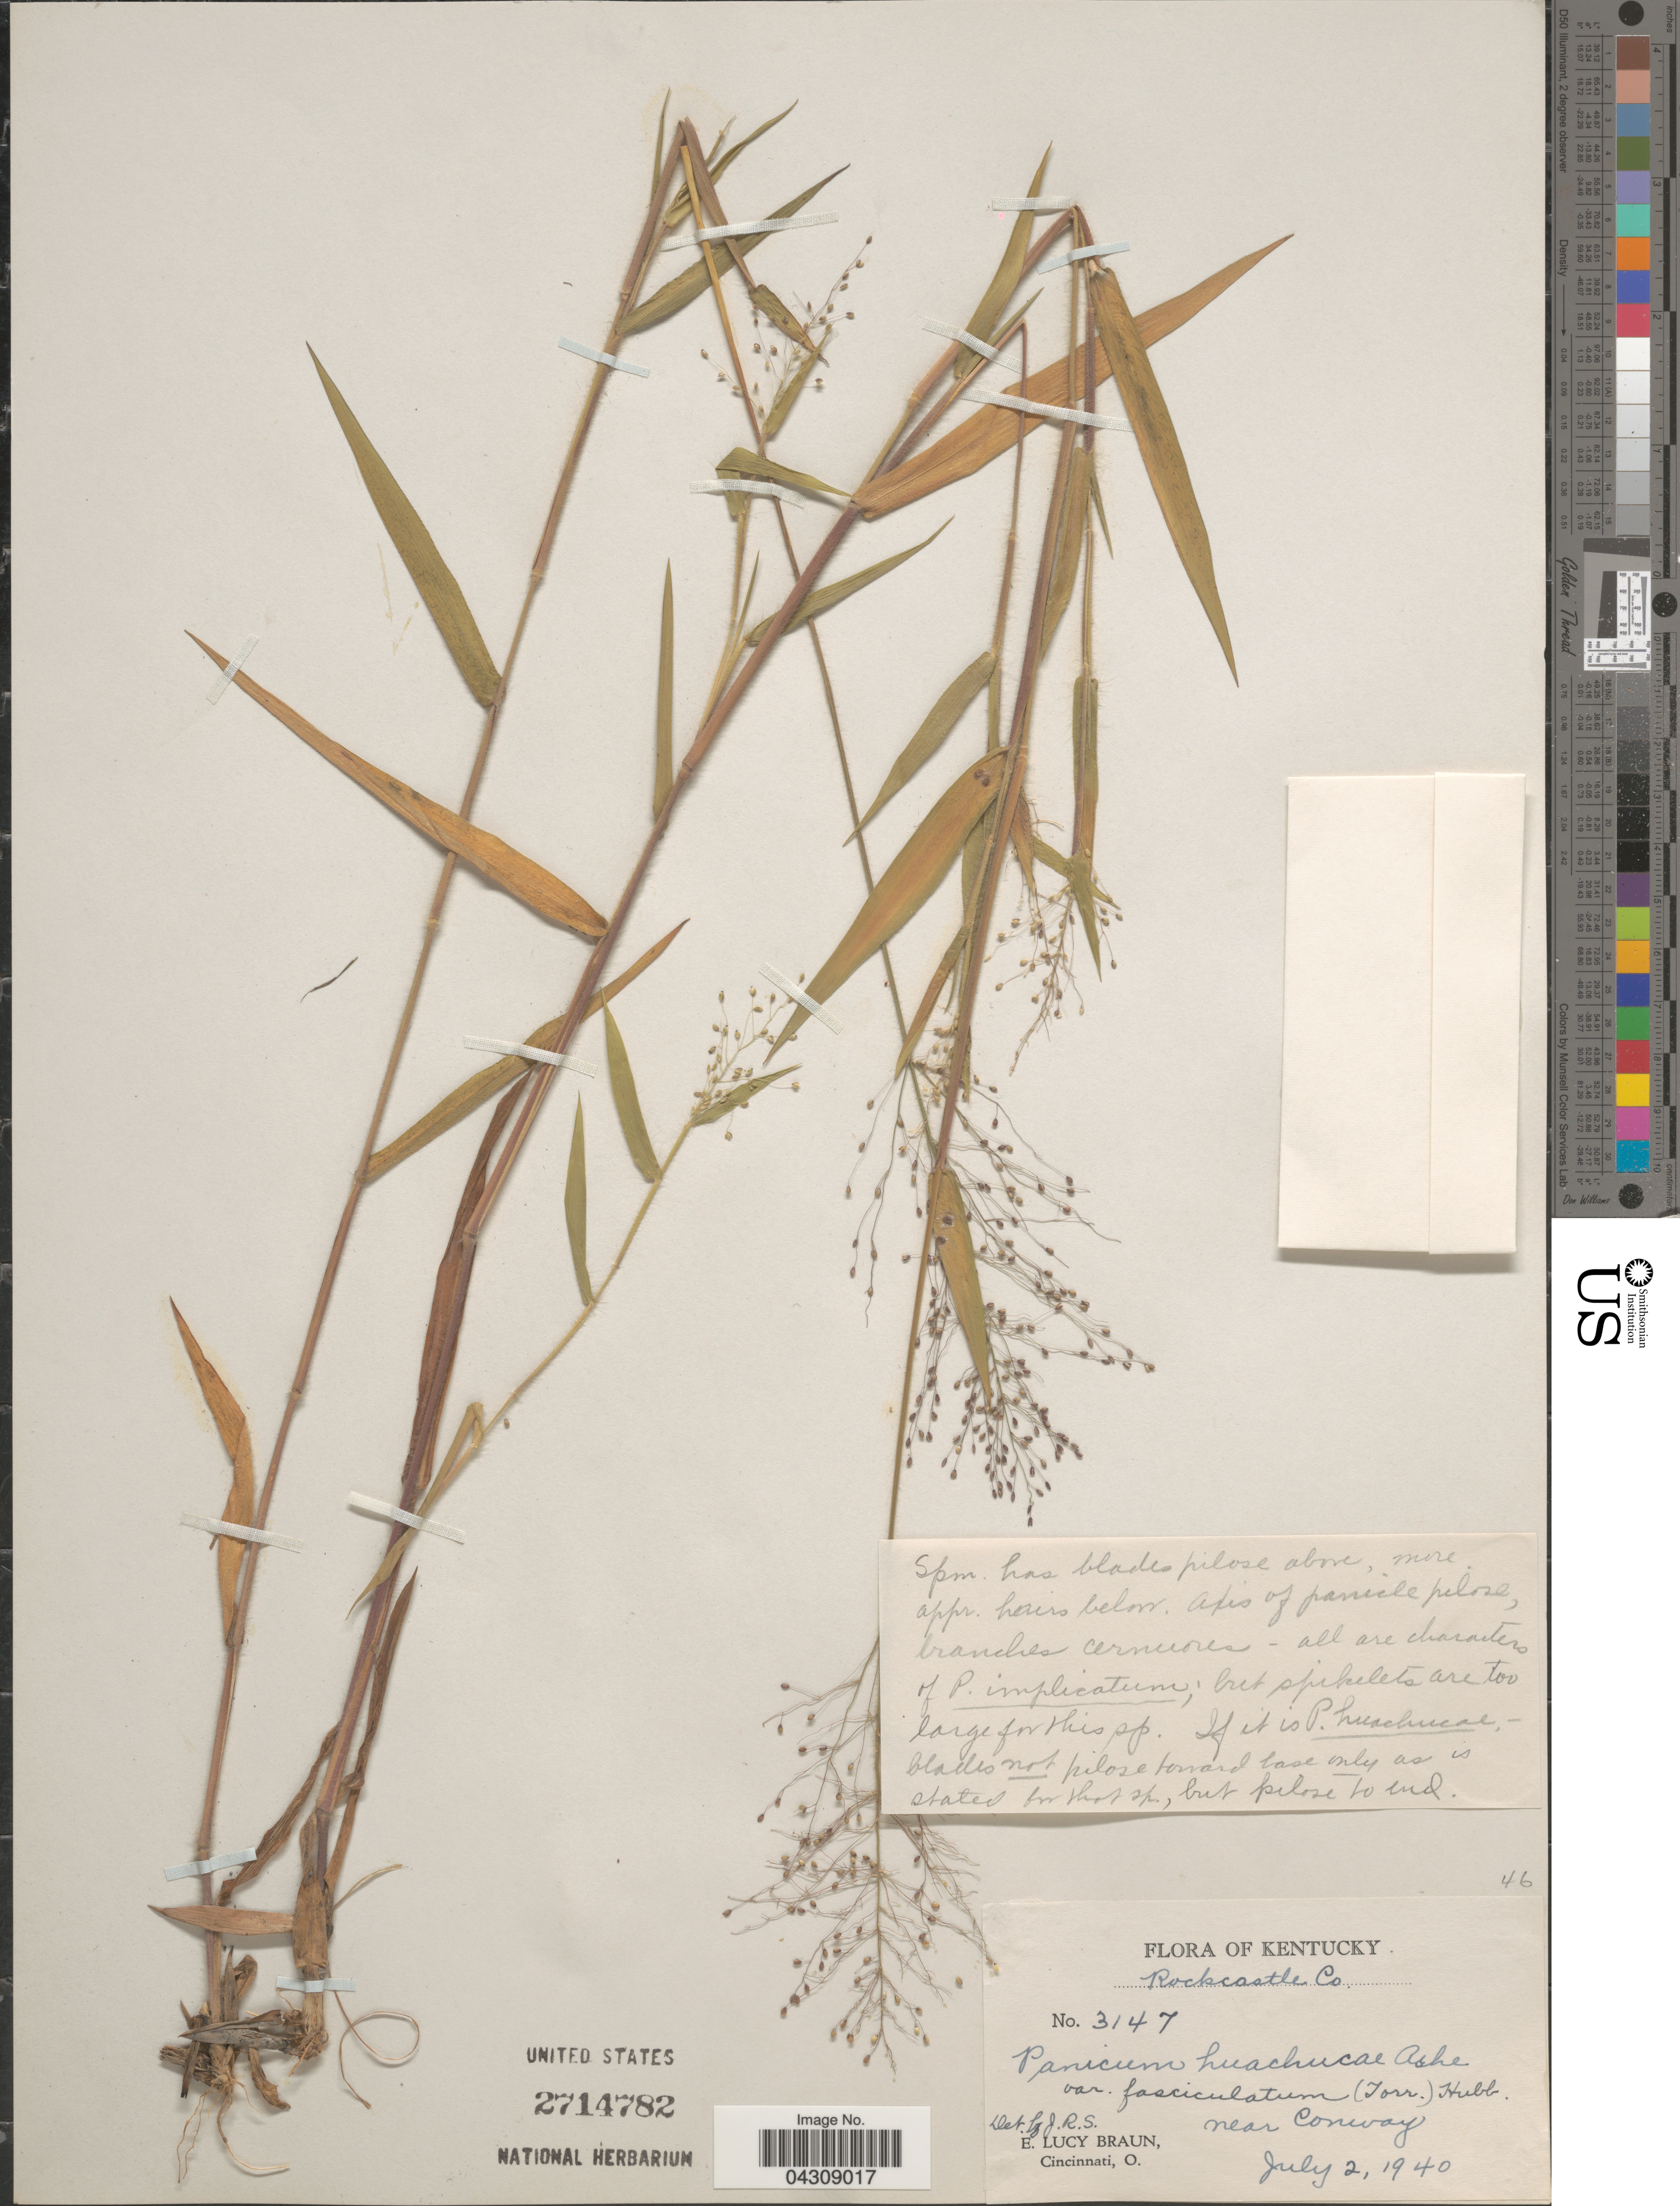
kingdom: Plantae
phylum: Tracheophyta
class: Liliopsida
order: Poales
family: Poaceae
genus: Dichanthelium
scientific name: Dichanthelium acuminatum var. acuminatum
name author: (Sw.) Gould & C.A. Clark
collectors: E. L. Braun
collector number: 3147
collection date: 1940-07-02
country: United States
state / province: Kentucky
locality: Rockcastle Co. Near Conway.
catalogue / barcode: US 2714782